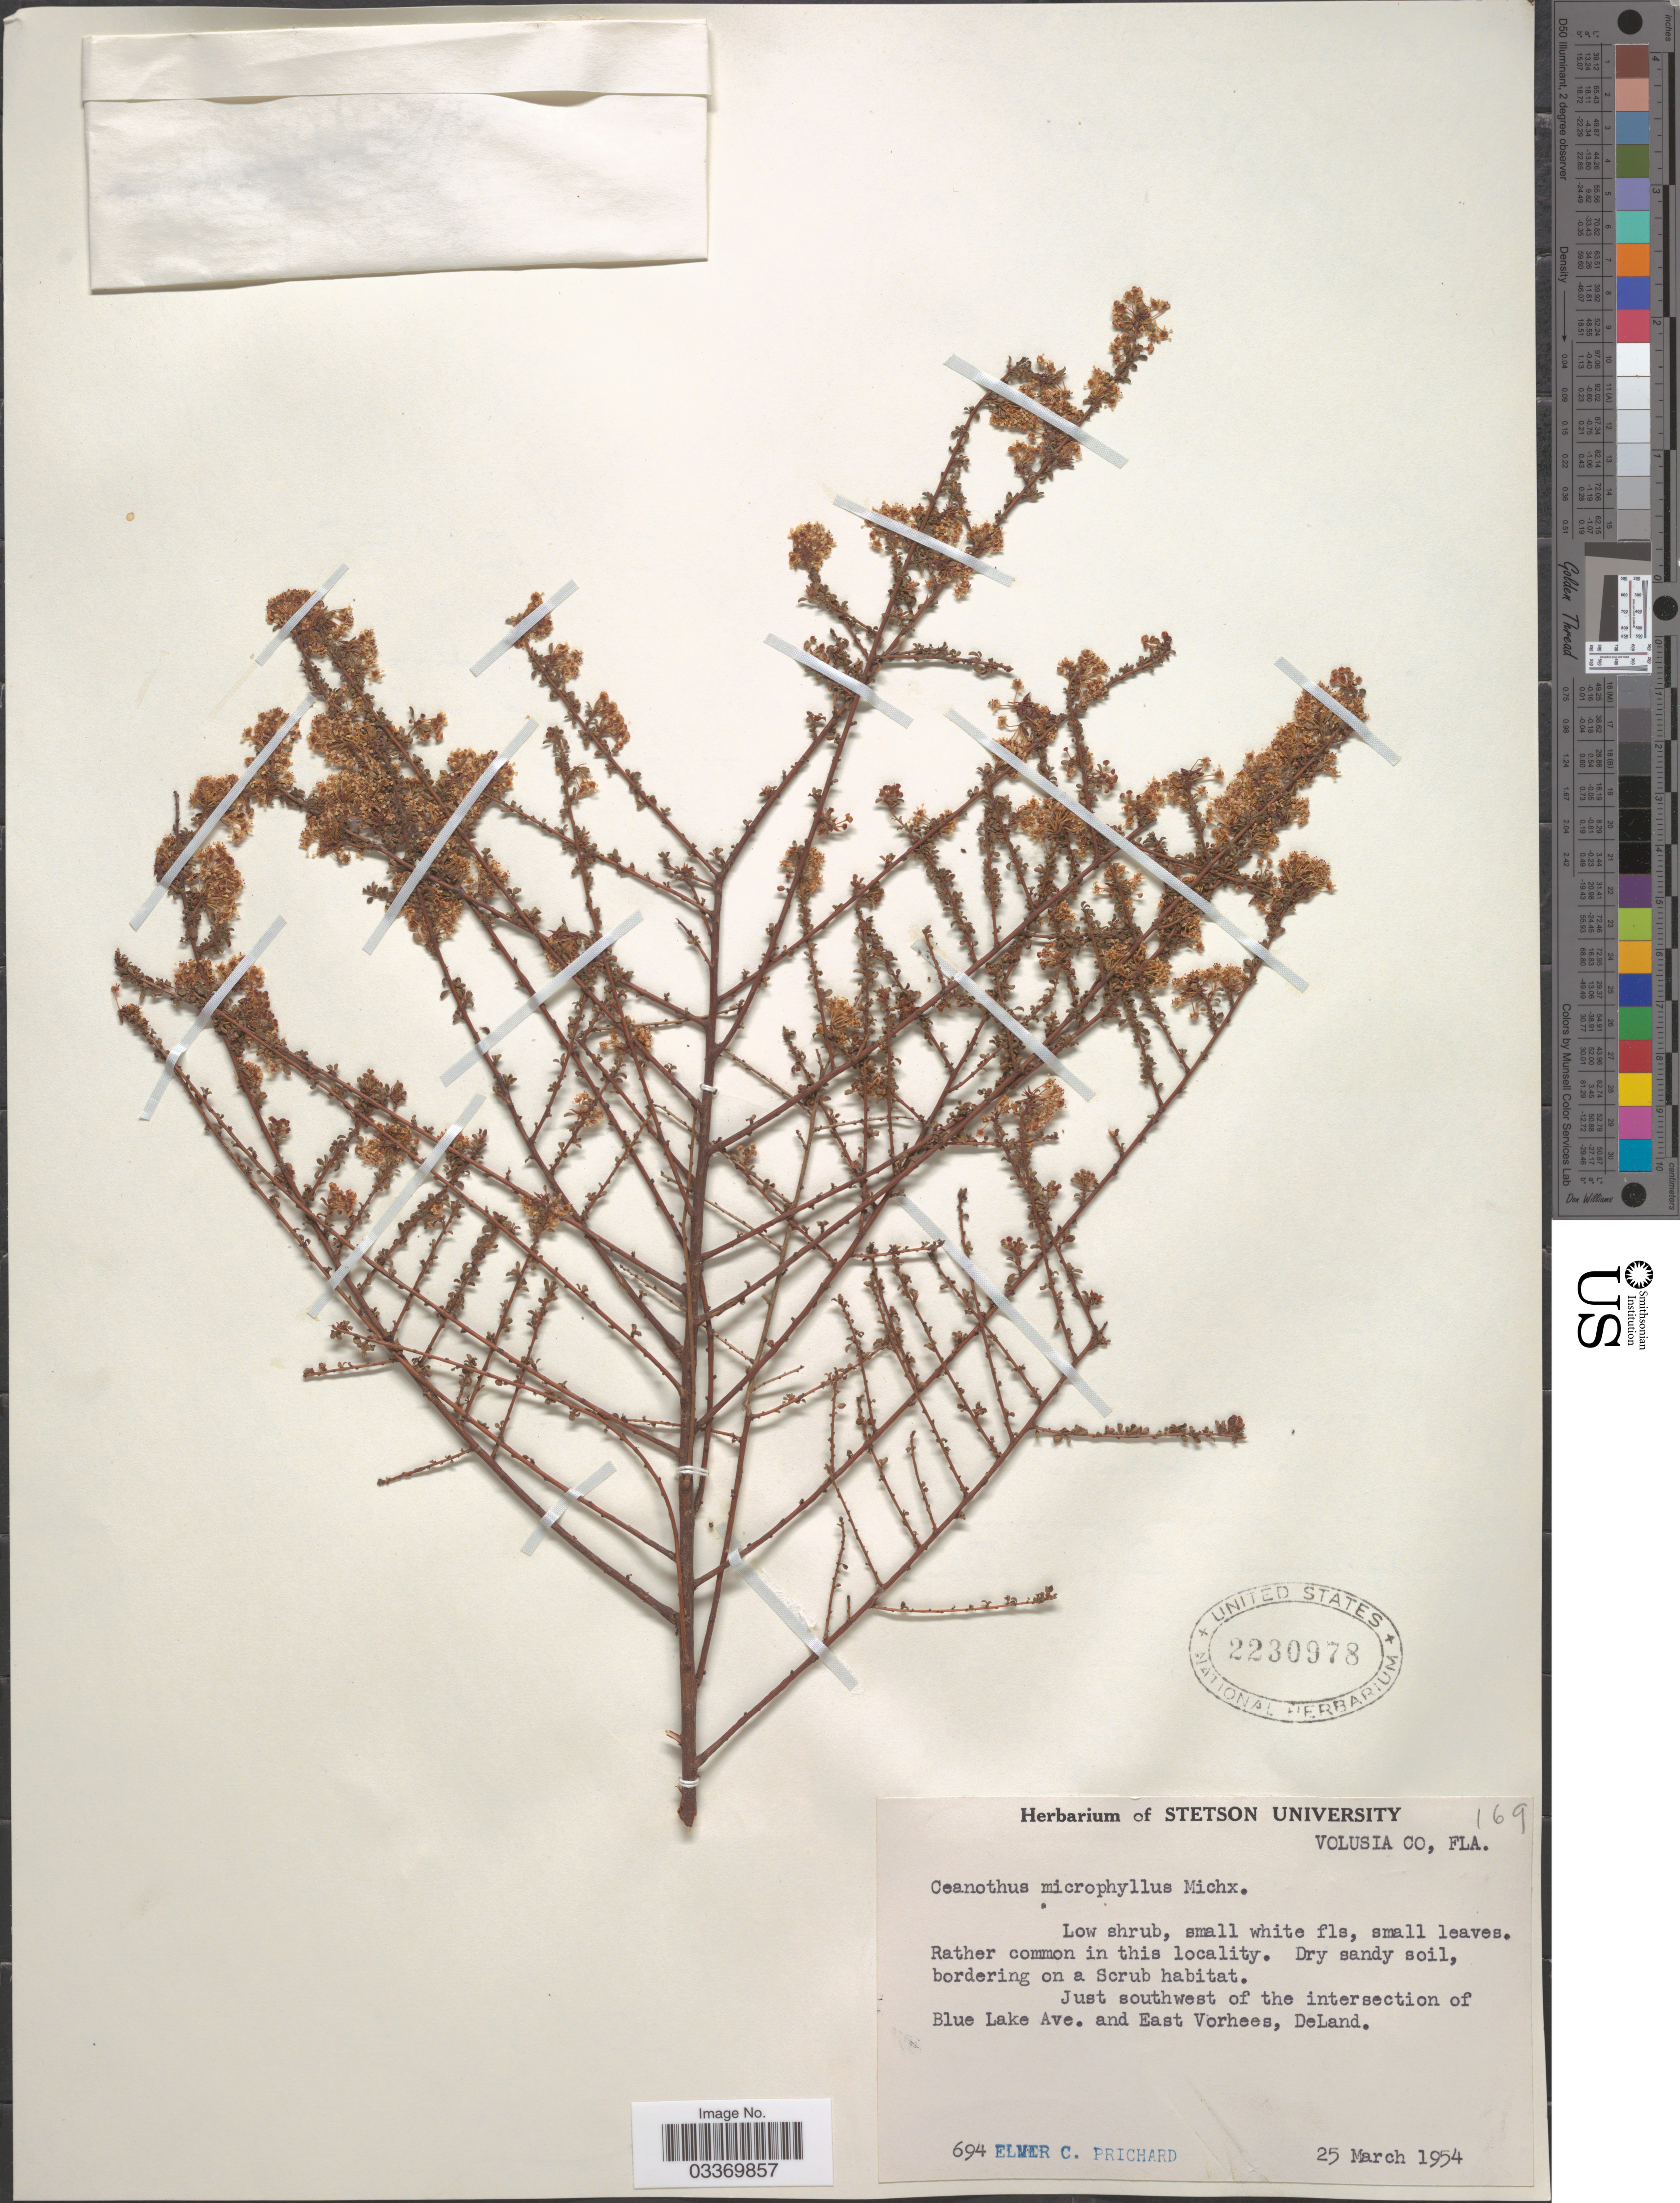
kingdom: Plantae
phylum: Tracheophyta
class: Magnoliopsida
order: Rosales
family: Rhamnaceae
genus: Ceanothus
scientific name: Ceanothus microphyllus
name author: Michx.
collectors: E. Prichard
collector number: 694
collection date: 1954-03-25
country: United States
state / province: Florida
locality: Volusia Co. Just southwest of the intersection of Blue Lake Ave. And East Vorhees, DeLand.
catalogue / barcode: US 2230978